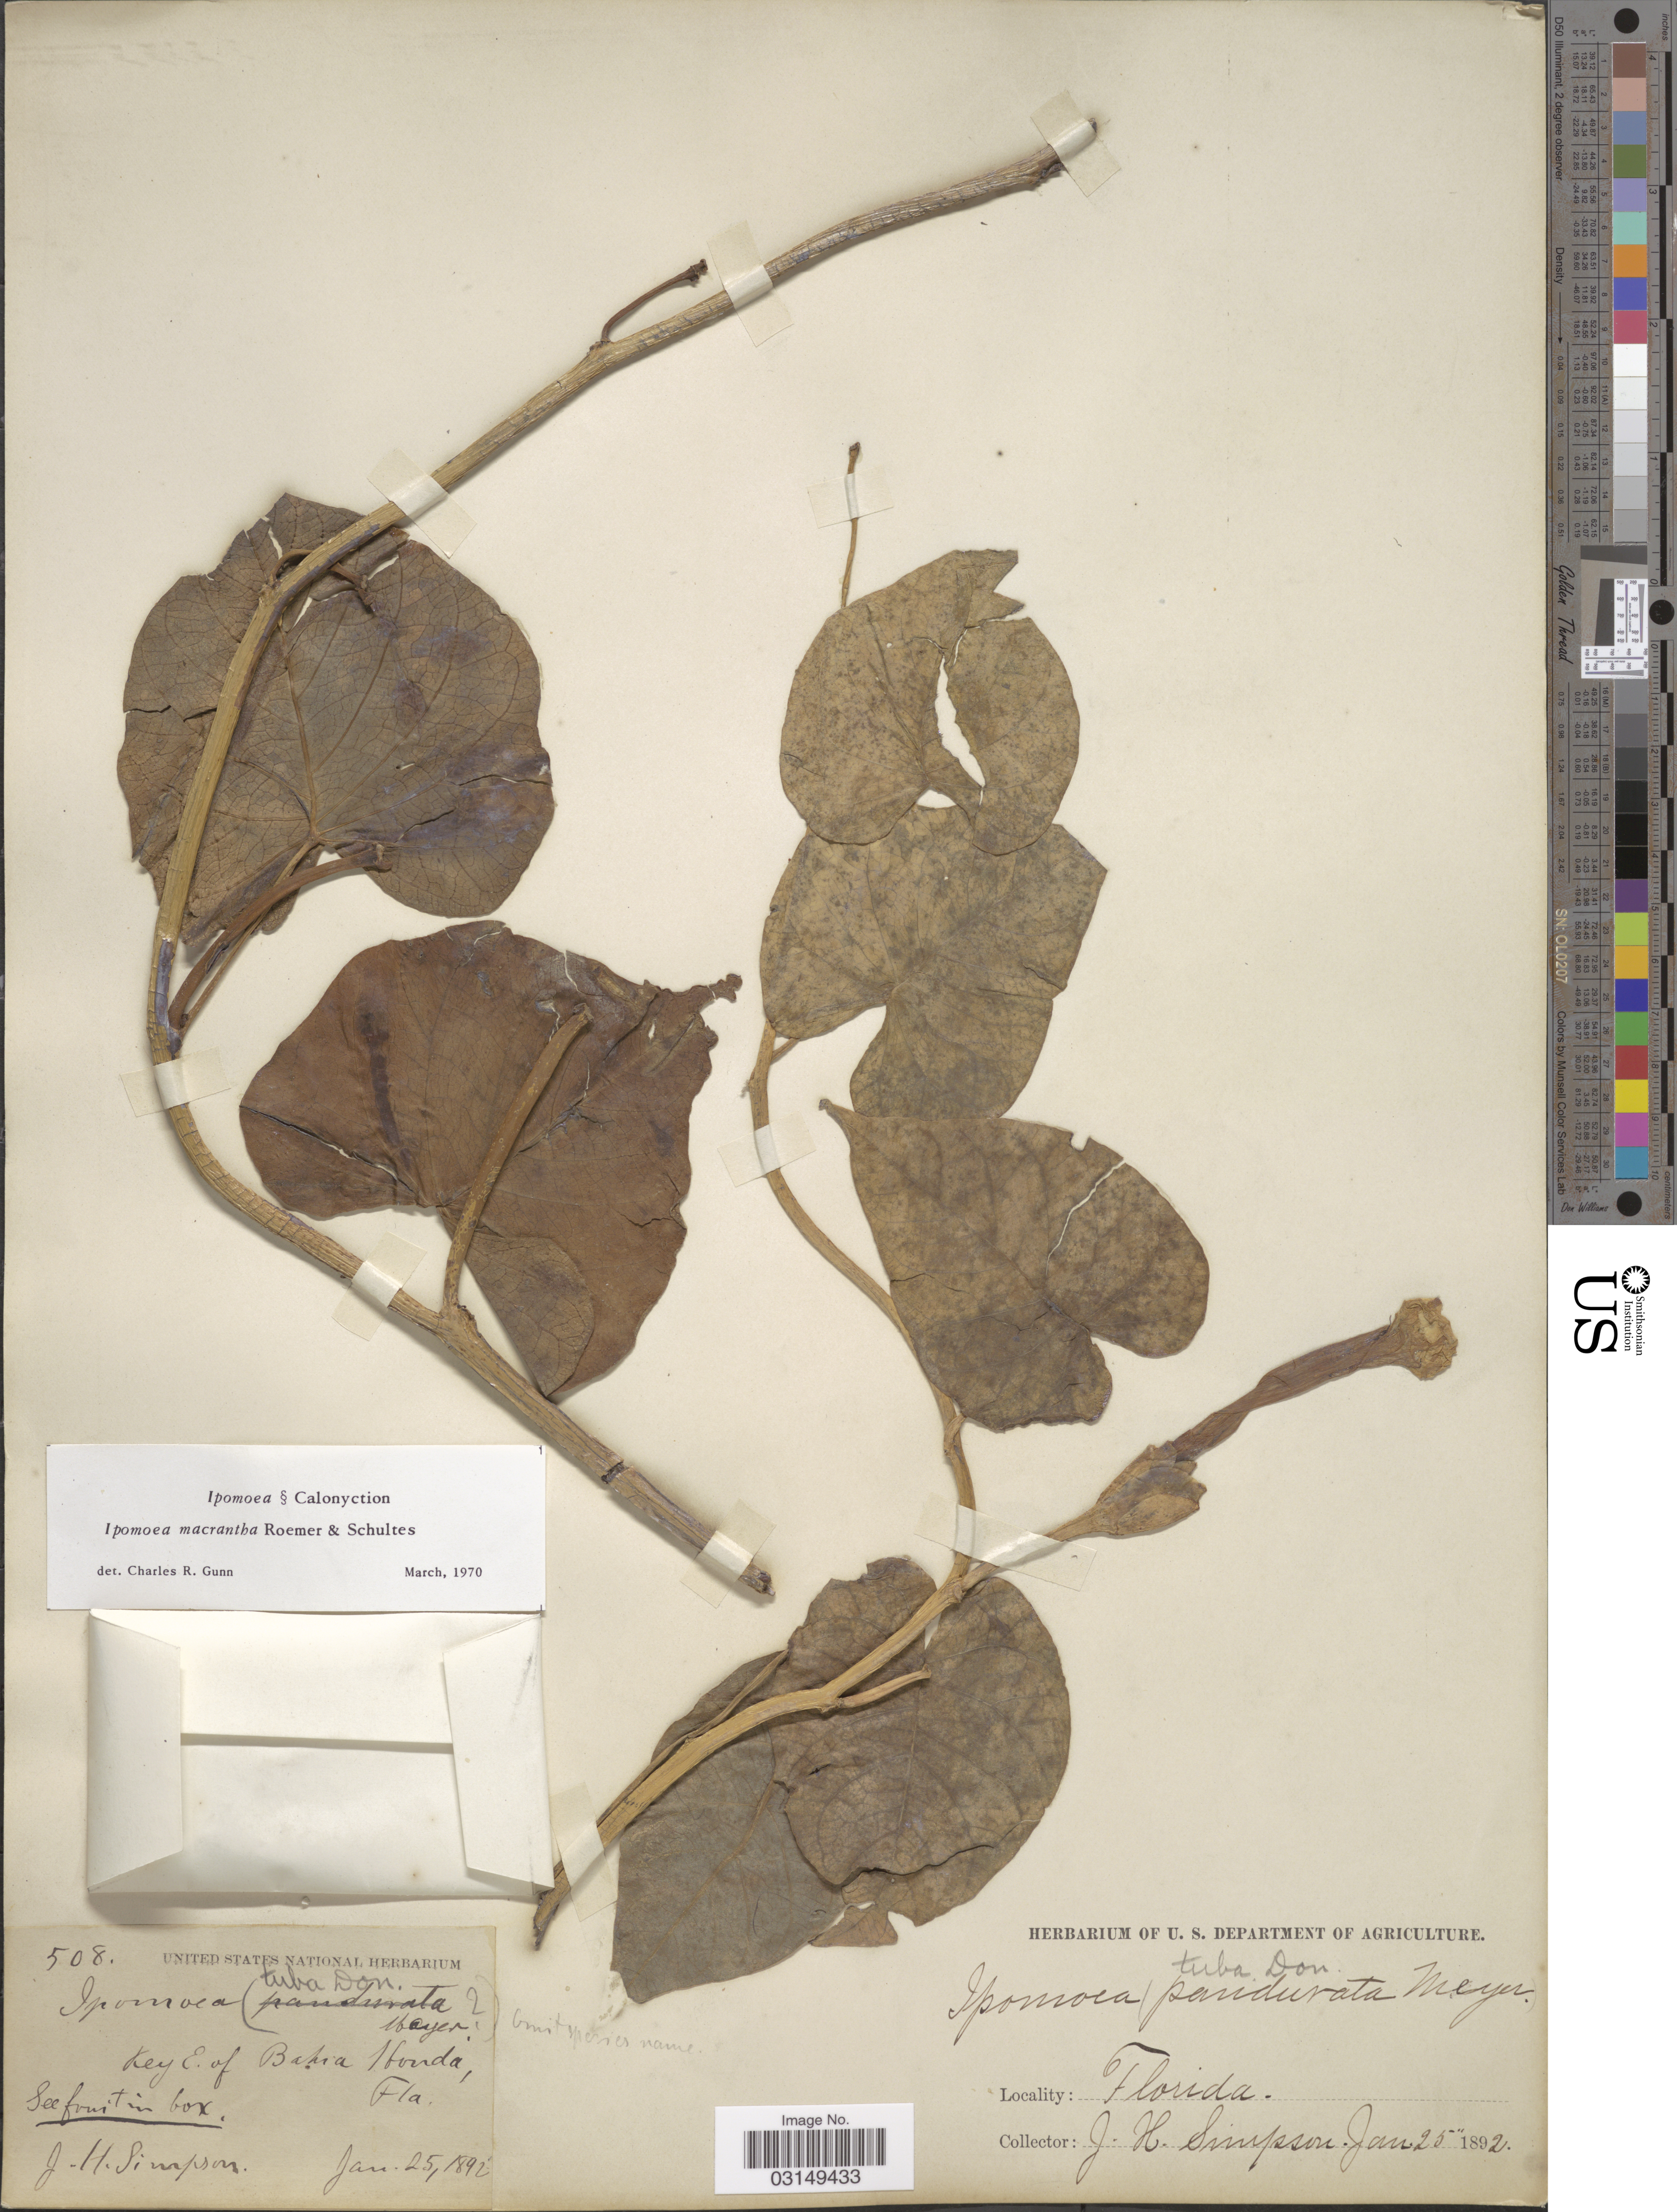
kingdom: Plantae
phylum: Tracheophyta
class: Magnoliopsida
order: Solanales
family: Convolvulaceae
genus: Ipomoea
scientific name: Ipomoea violacea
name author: L.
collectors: J. H. Simpson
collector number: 508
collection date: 1892-01-25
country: United States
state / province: Florida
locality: Key E. of Bahia Honda.